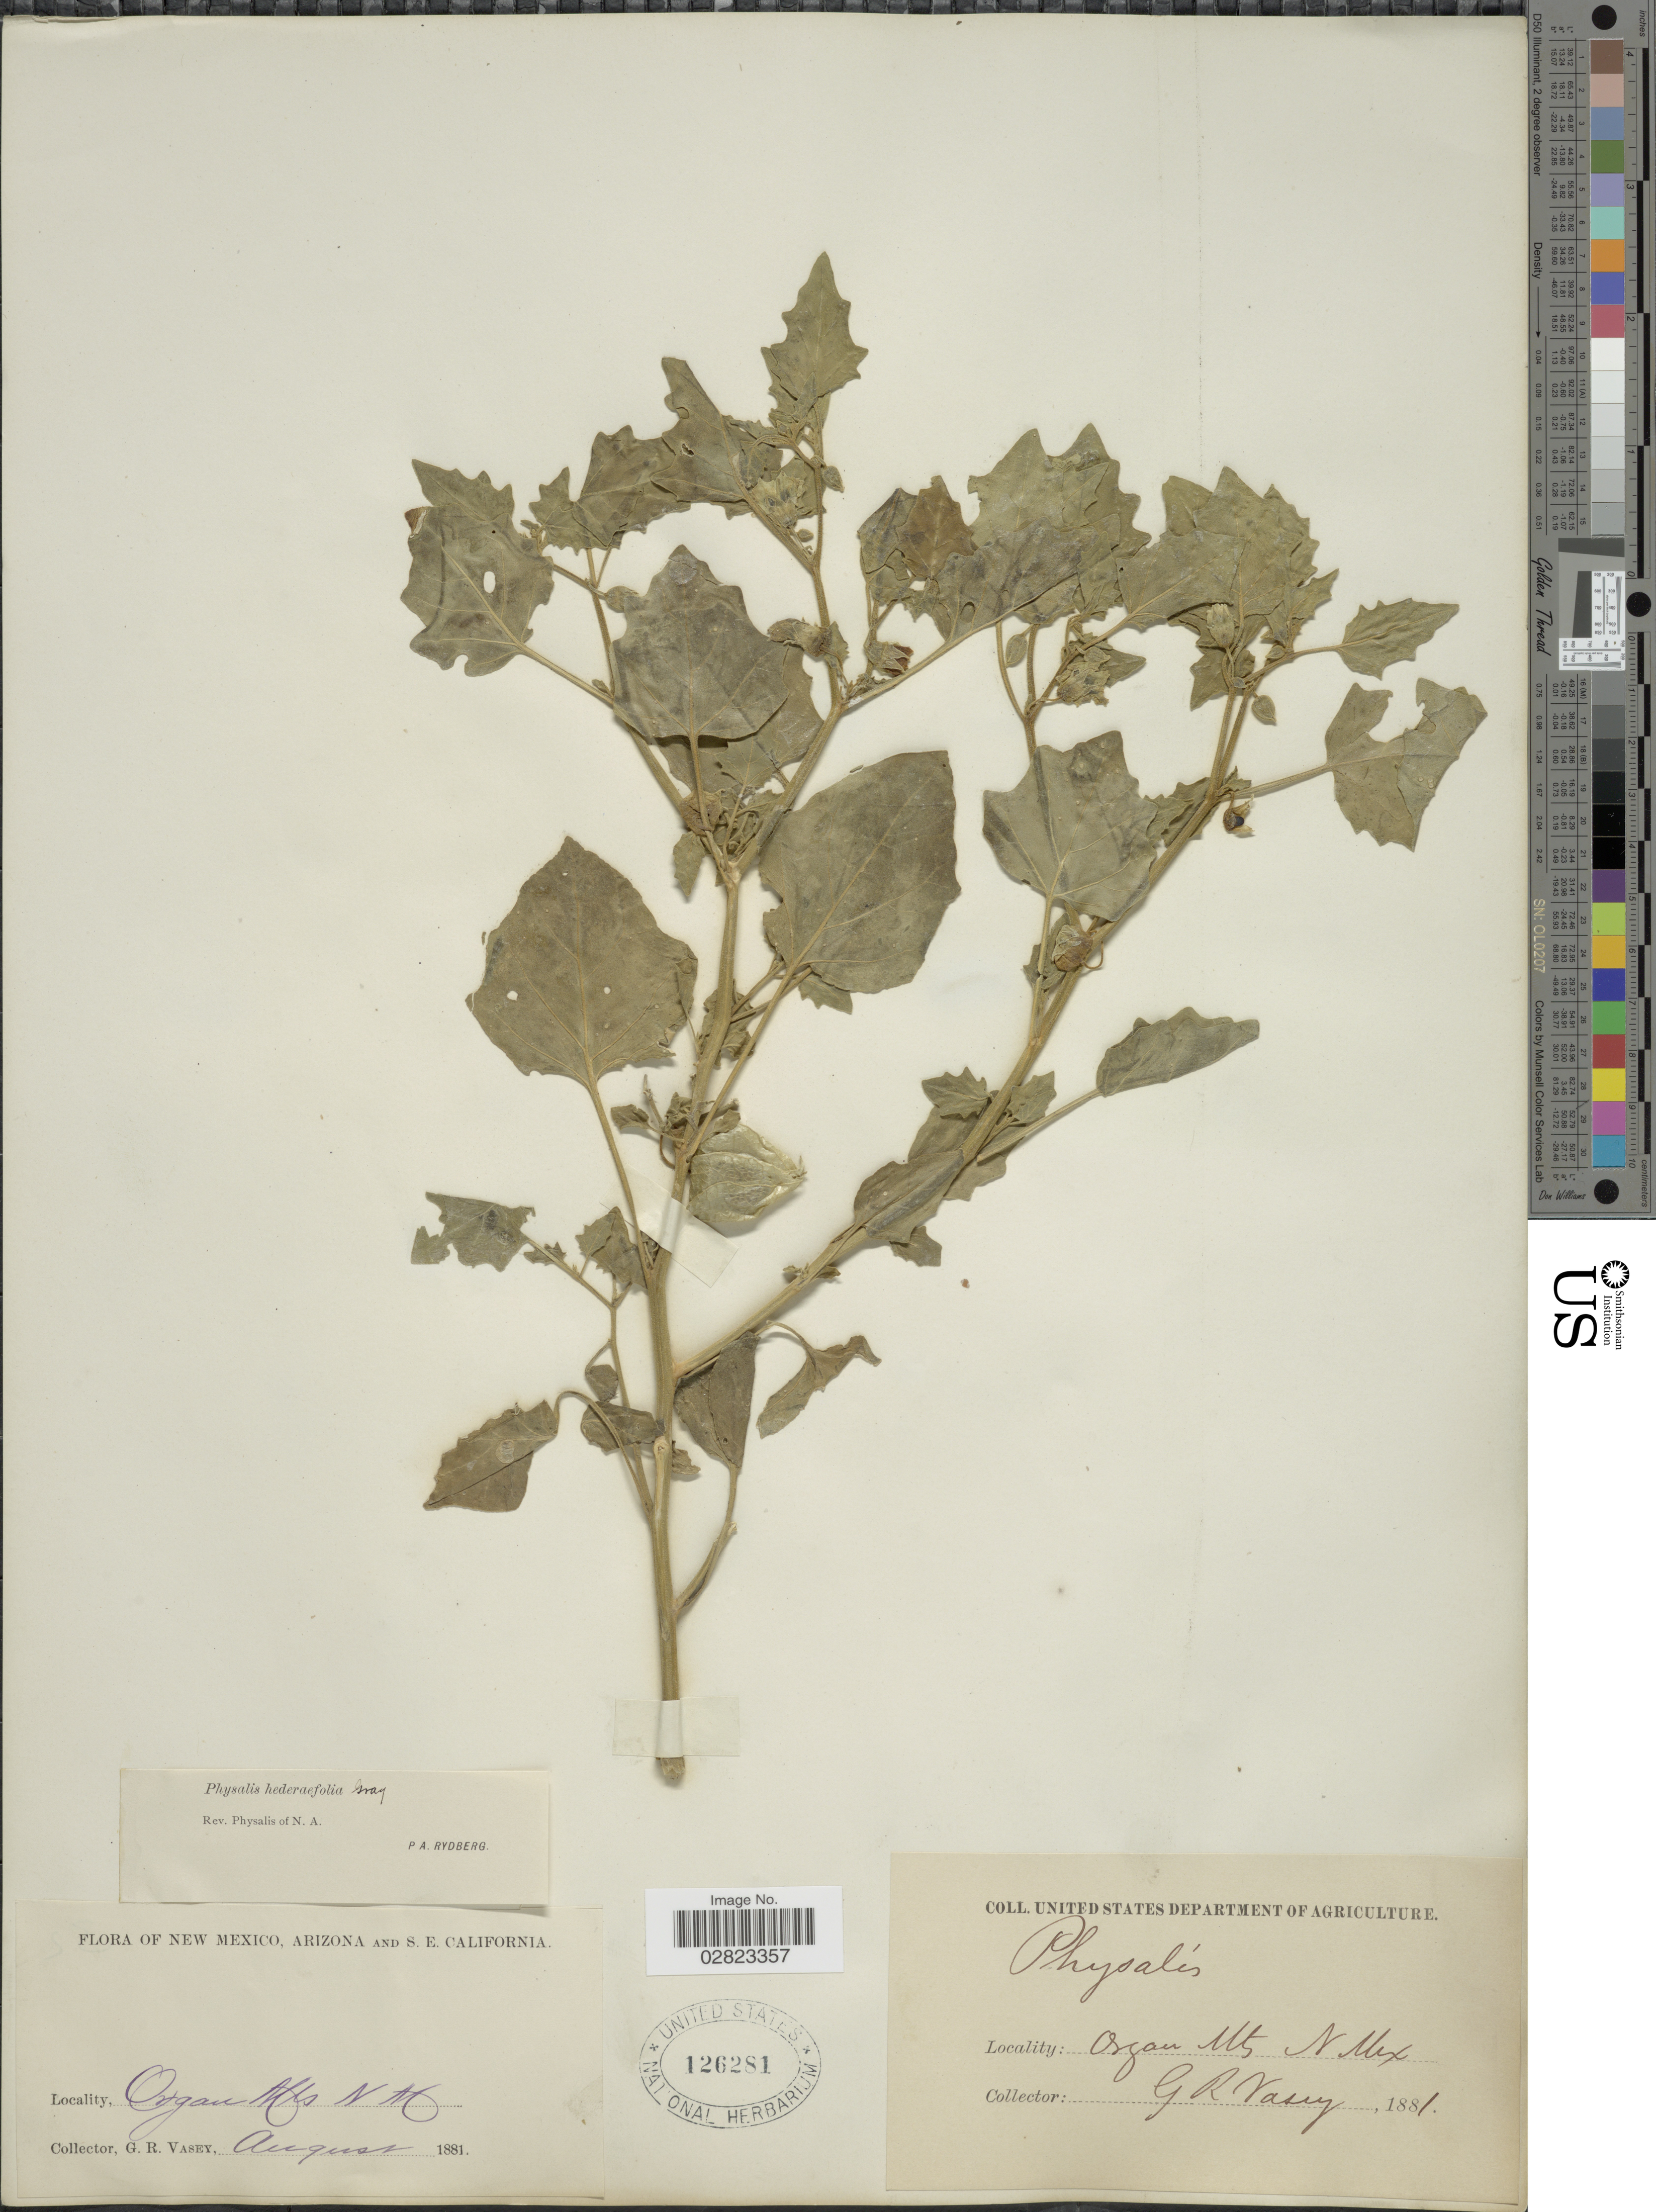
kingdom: Plantae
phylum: Tracheophyta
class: Magnoliopsida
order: Solanales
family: Solanaceae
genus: Physalis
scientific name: Physalis hederifolia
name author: A. Gray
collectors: G. R. Vasey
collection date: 1881-08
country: United States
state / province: New Mexico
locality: Organ Mts.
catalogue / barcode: US 126281